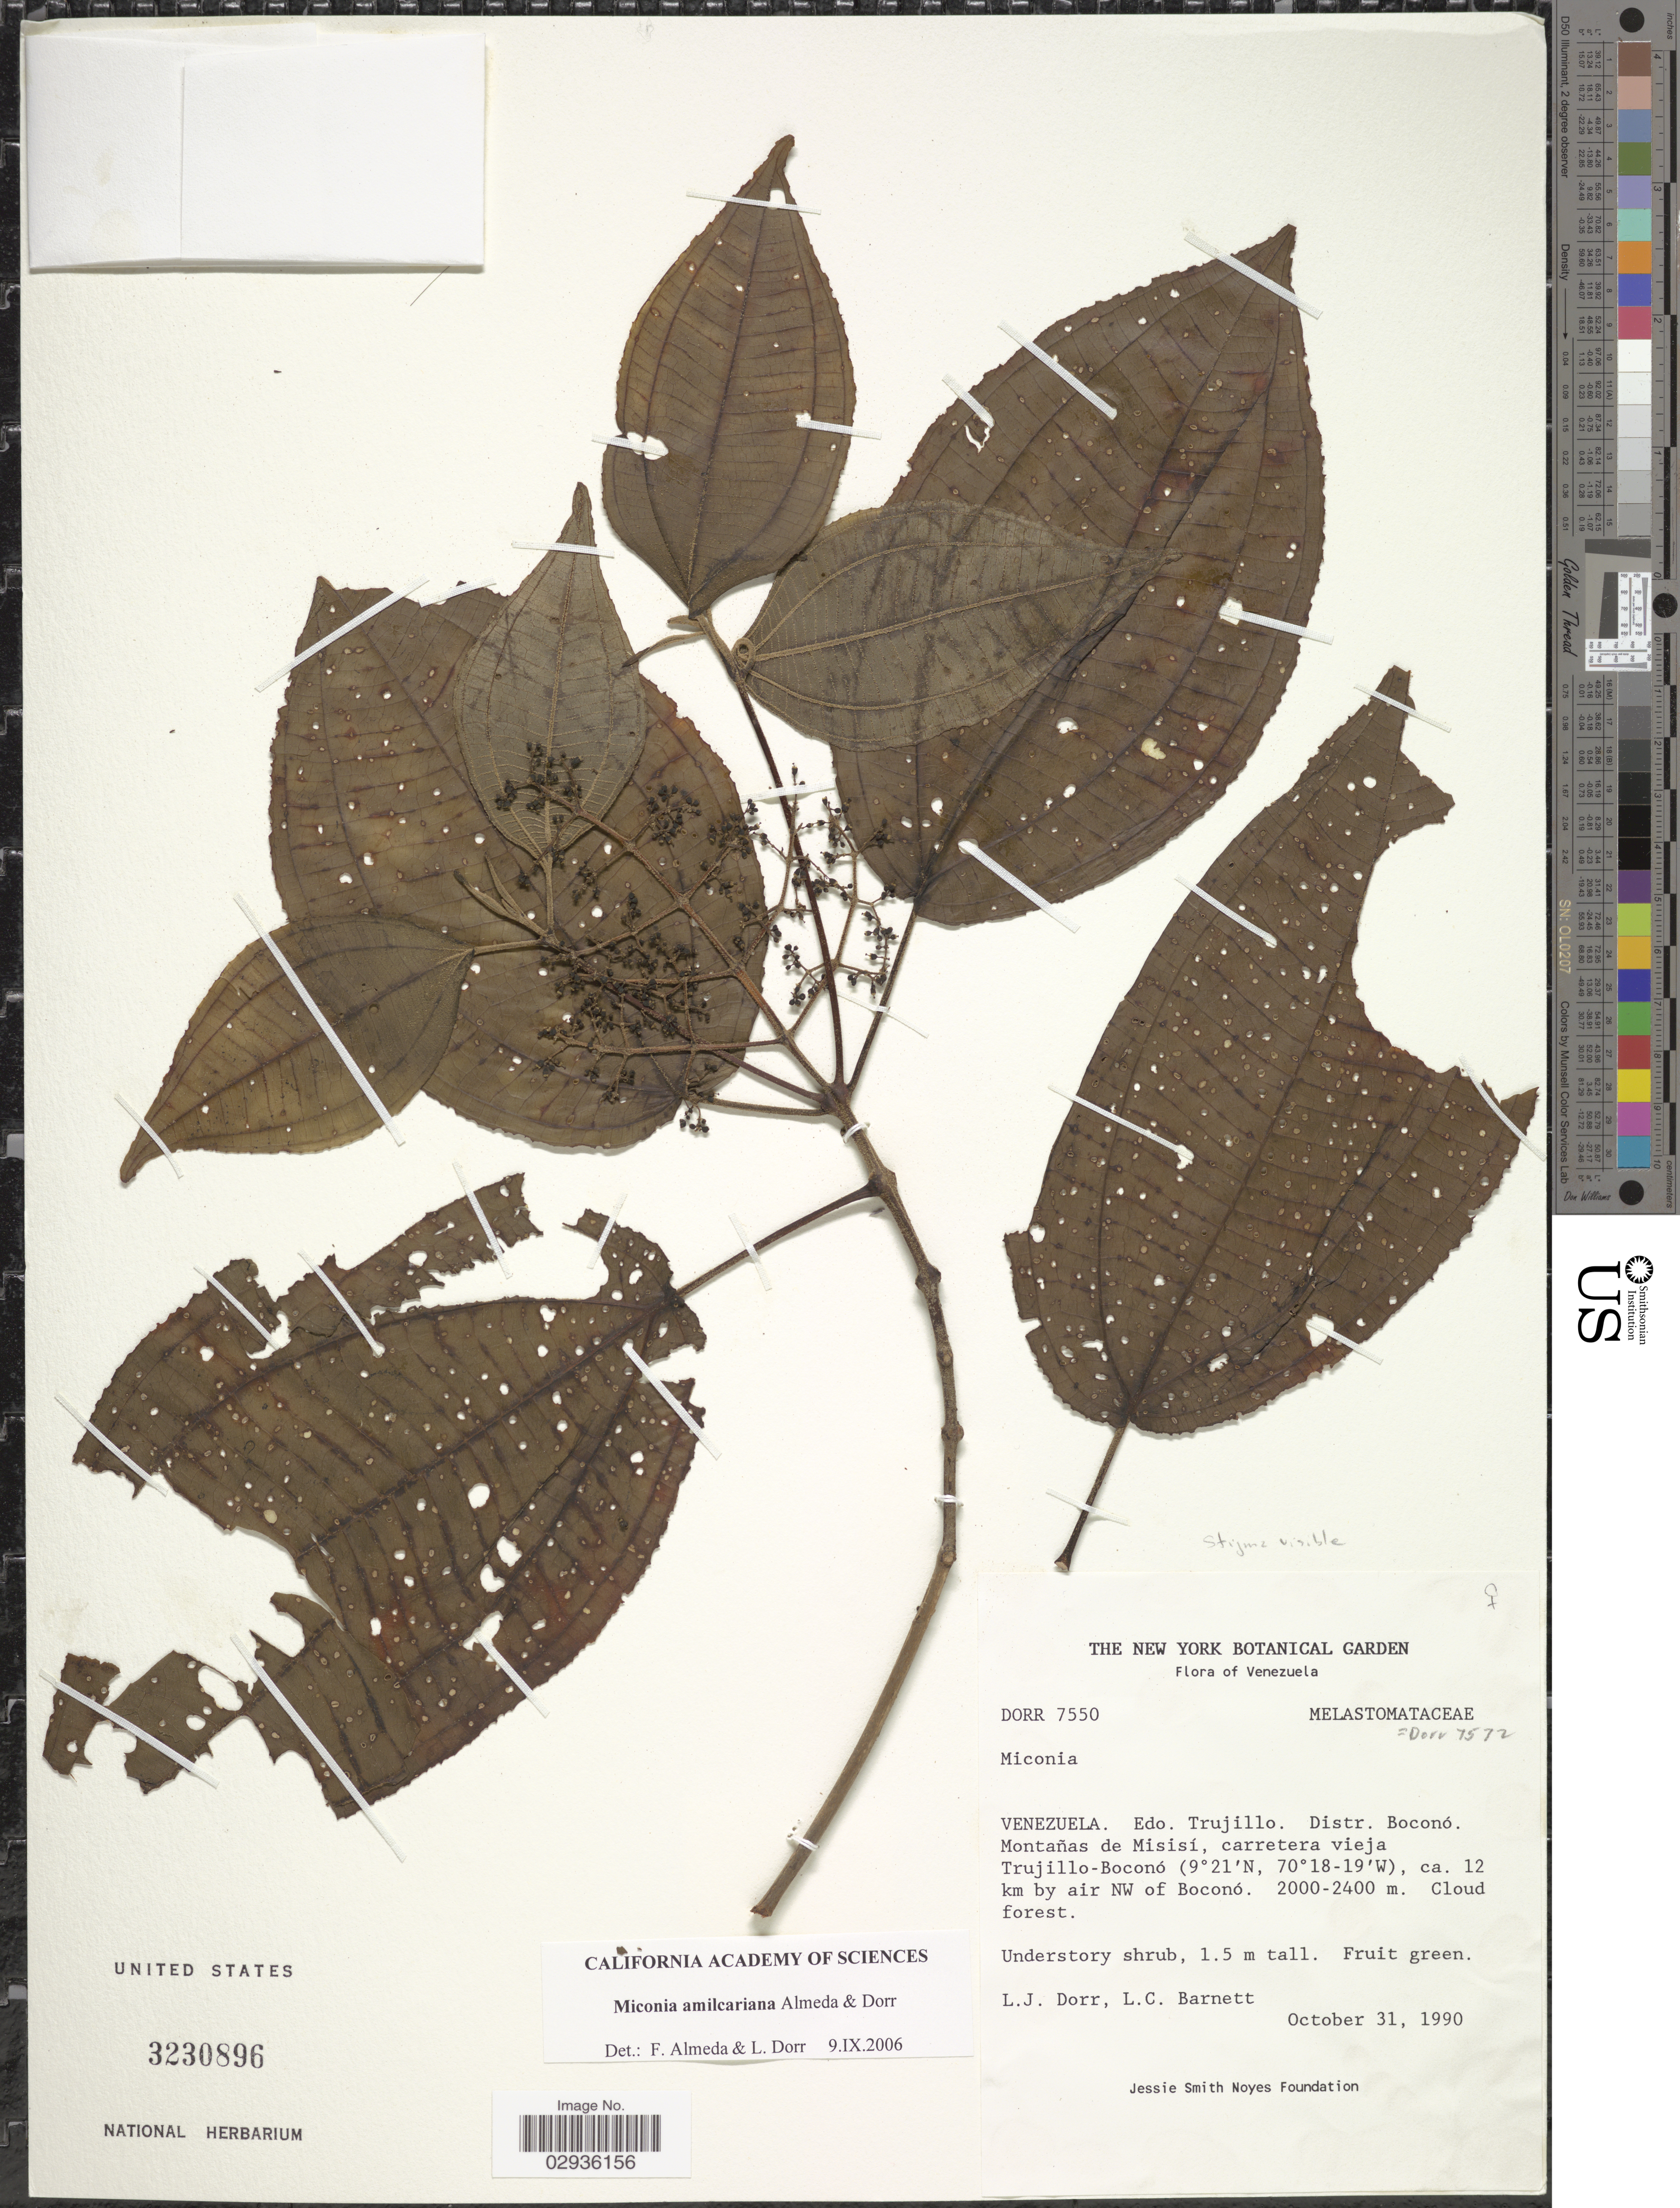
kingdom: Plantae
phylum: Tracheophyta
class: Magnoliopsida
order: Myrtales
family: Melastomataceae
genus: Miconia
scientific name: Miconia amilcariana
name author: Almeda & Dorr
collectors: L. J. Dorr & L. C. Barnett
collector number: DORR 7550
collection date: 1990-10-31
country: Venezuela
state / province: Trujillo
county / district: Boconó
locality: Montañas de Misisí, carretera vieja Trujillo-Boconó, ca. 12 km by air NW of Boconó.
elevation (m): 2000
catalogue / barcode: US 3230896